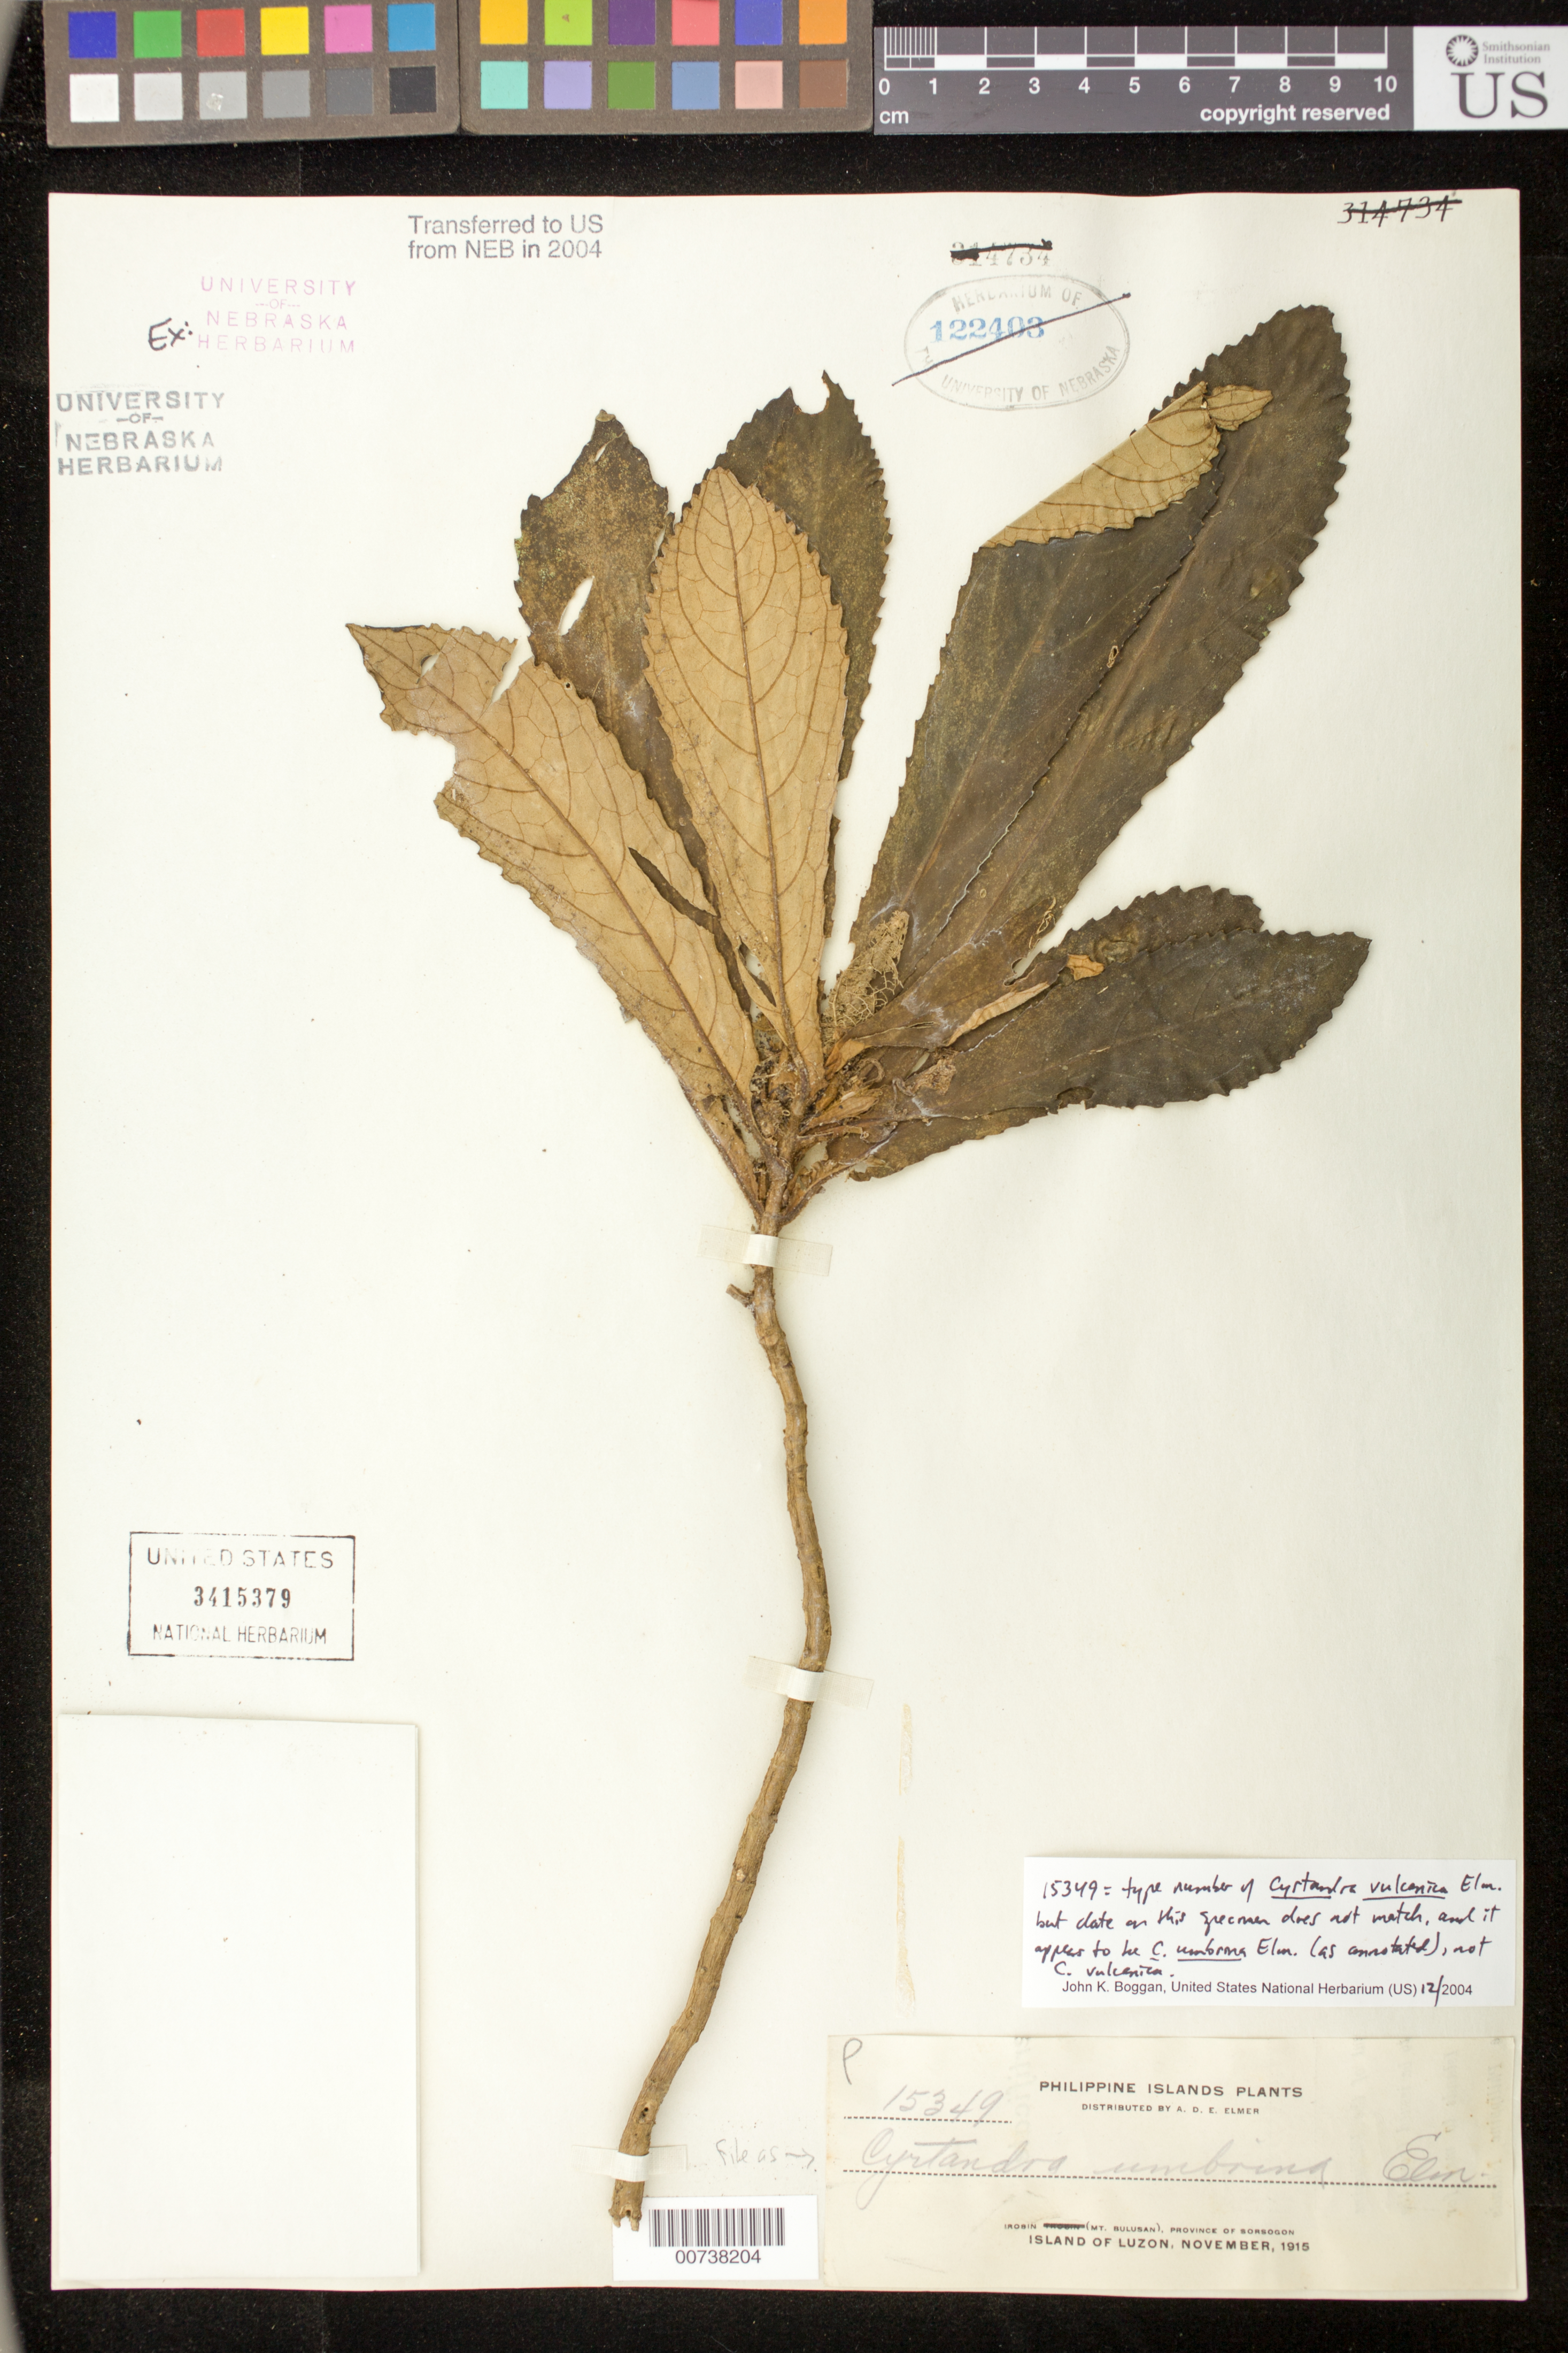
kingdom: Plantae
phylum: Tracheophyta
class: Magnoliopsida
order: Lamiales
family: Gesneriaceae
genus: Cyrtandra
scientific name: Cyrtandra pachyphylla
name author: Kraenzl.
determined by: Skog, Laurence E.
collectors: A. D. E. Elmer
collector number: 15349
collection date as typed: Nov 1915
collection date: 1915-11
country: Philippines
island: Luzon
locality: Irosin (Mt. Bulusan), Province of Sorsogon, Island of Luzon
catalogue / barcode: US 3415379